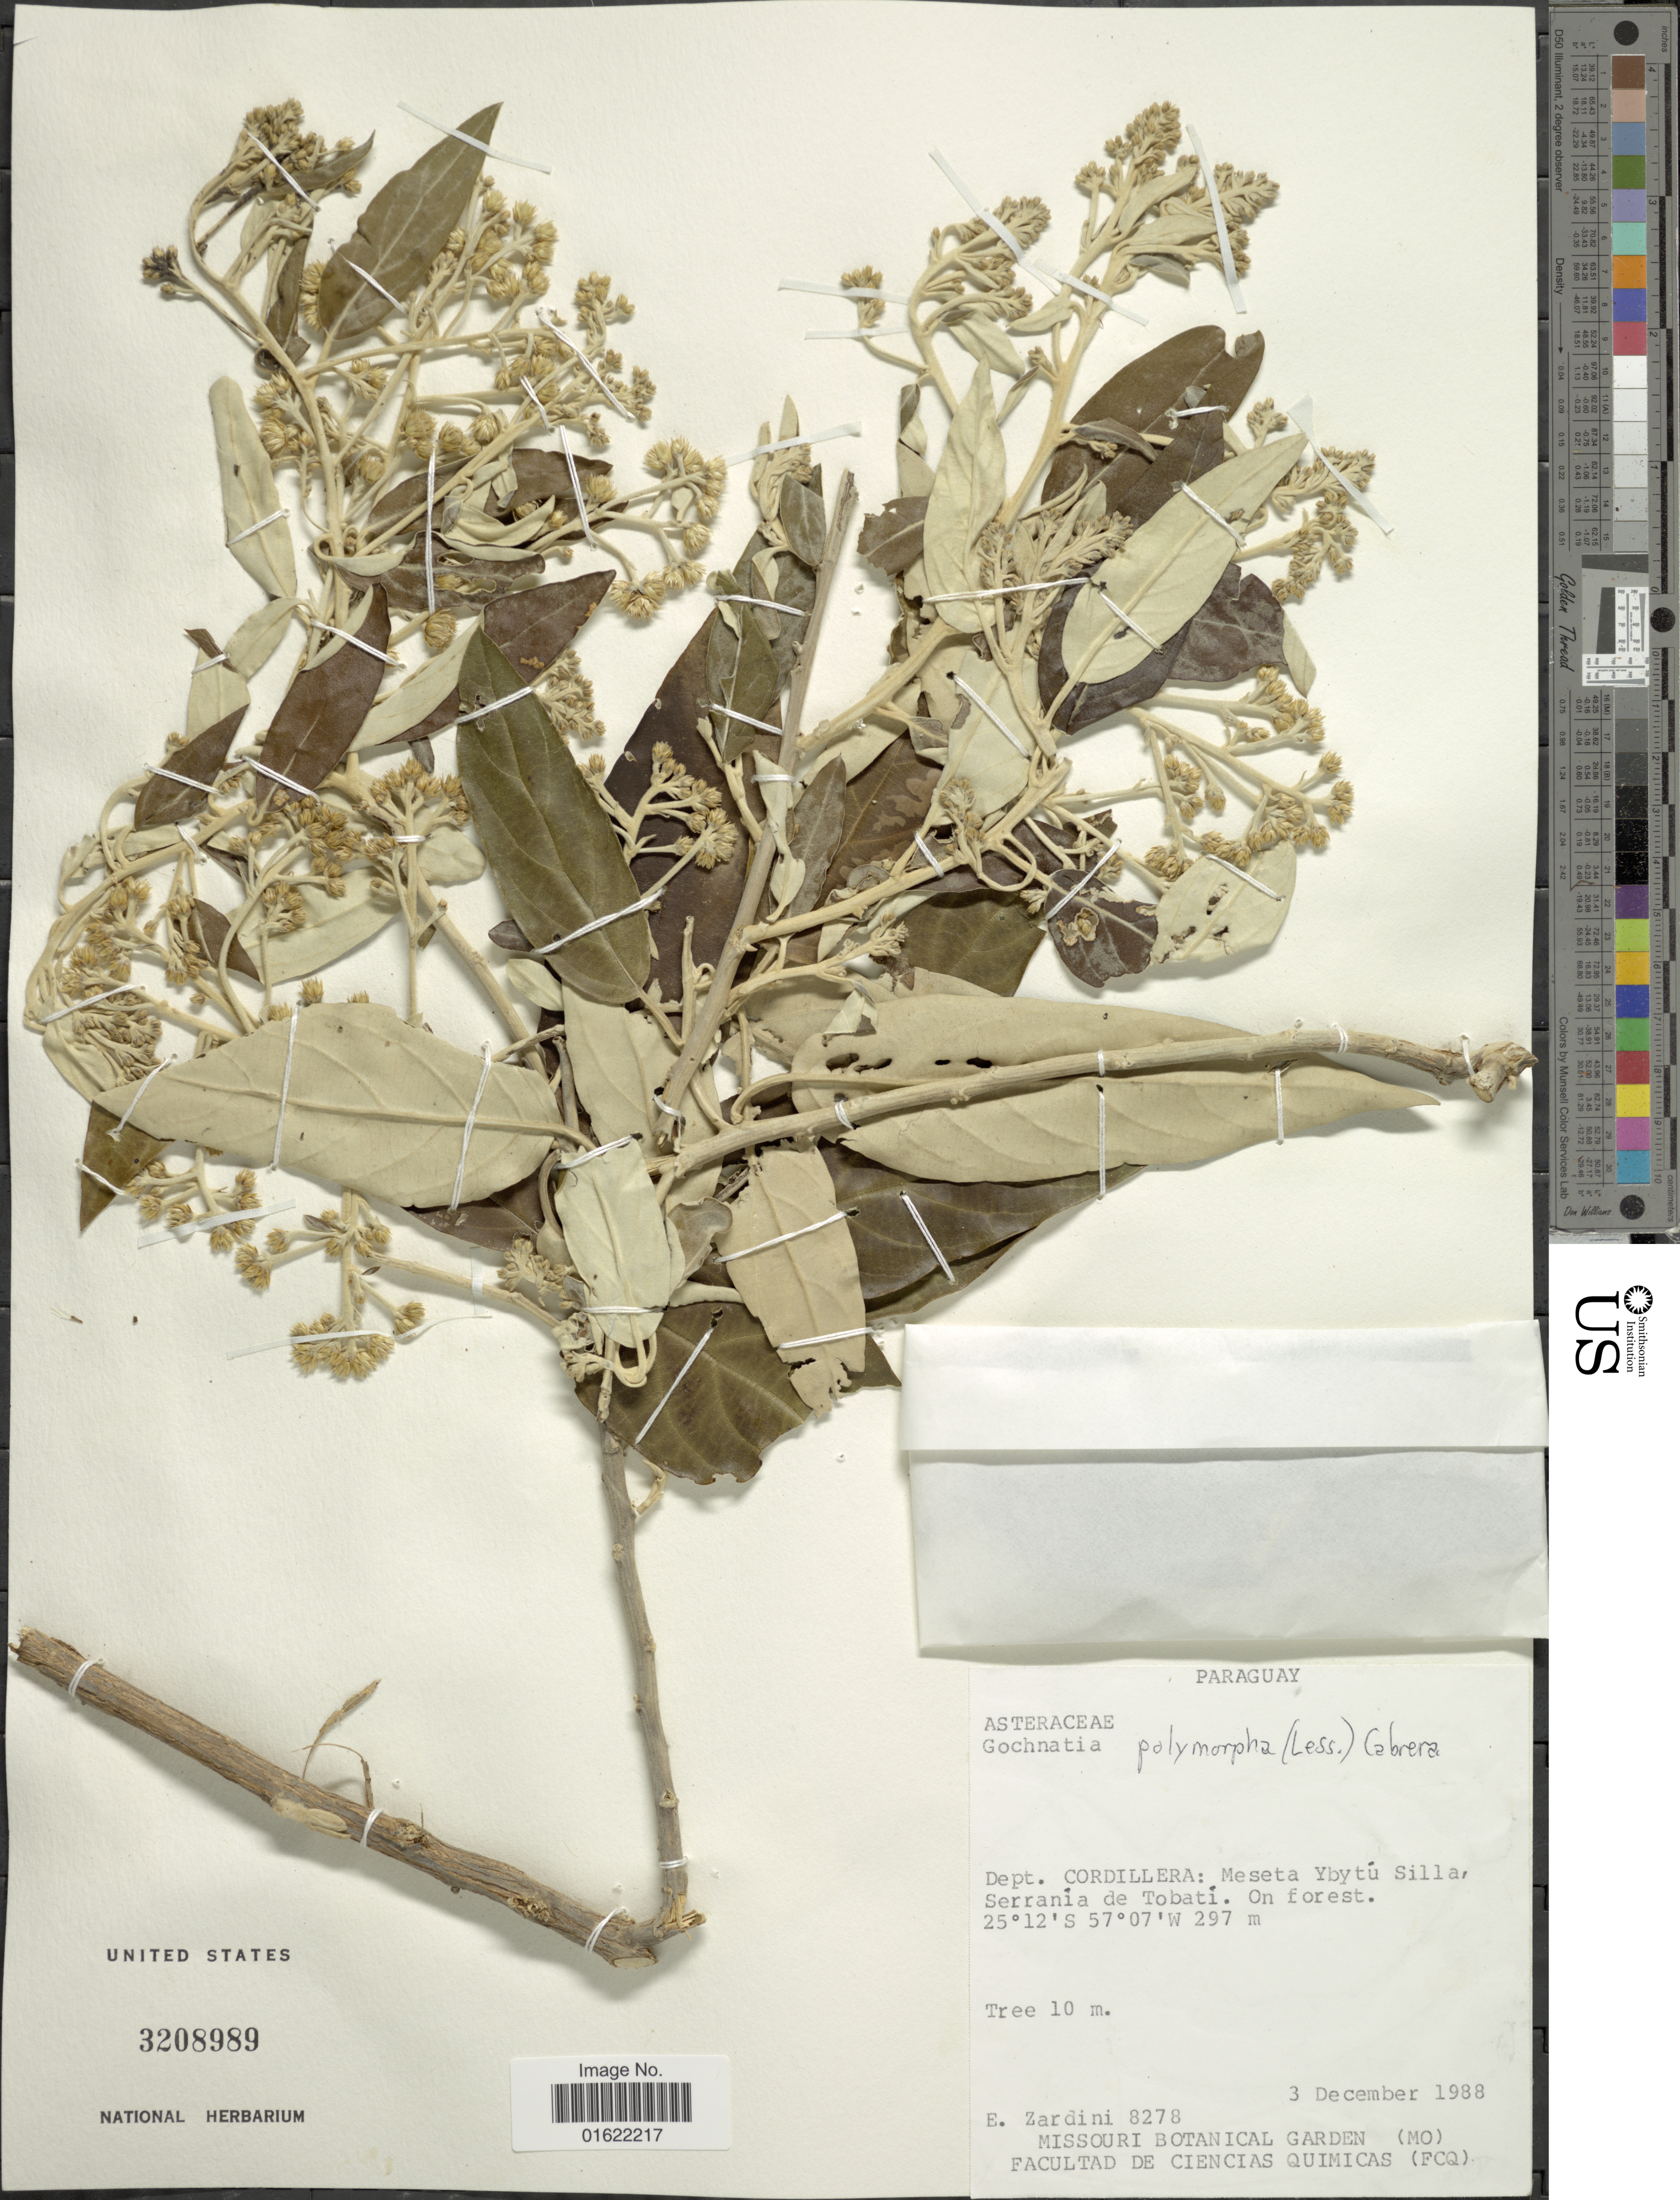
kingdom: Plantae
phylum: Tracheophyta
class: Magnoliopsida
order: Asterales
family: Asteraceae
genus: Moquiniastrum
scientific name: Moquiniastrum polymorphum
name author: (Less.) G. Sancho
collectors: E. M. Zardini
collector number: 8278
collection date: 1988-12-03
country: Paraguay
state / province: Cordillera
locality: Dept. Cordillera: Me seta Ybytu Silla, Serrania de Tobati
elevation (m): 297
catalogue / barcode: US 3208989